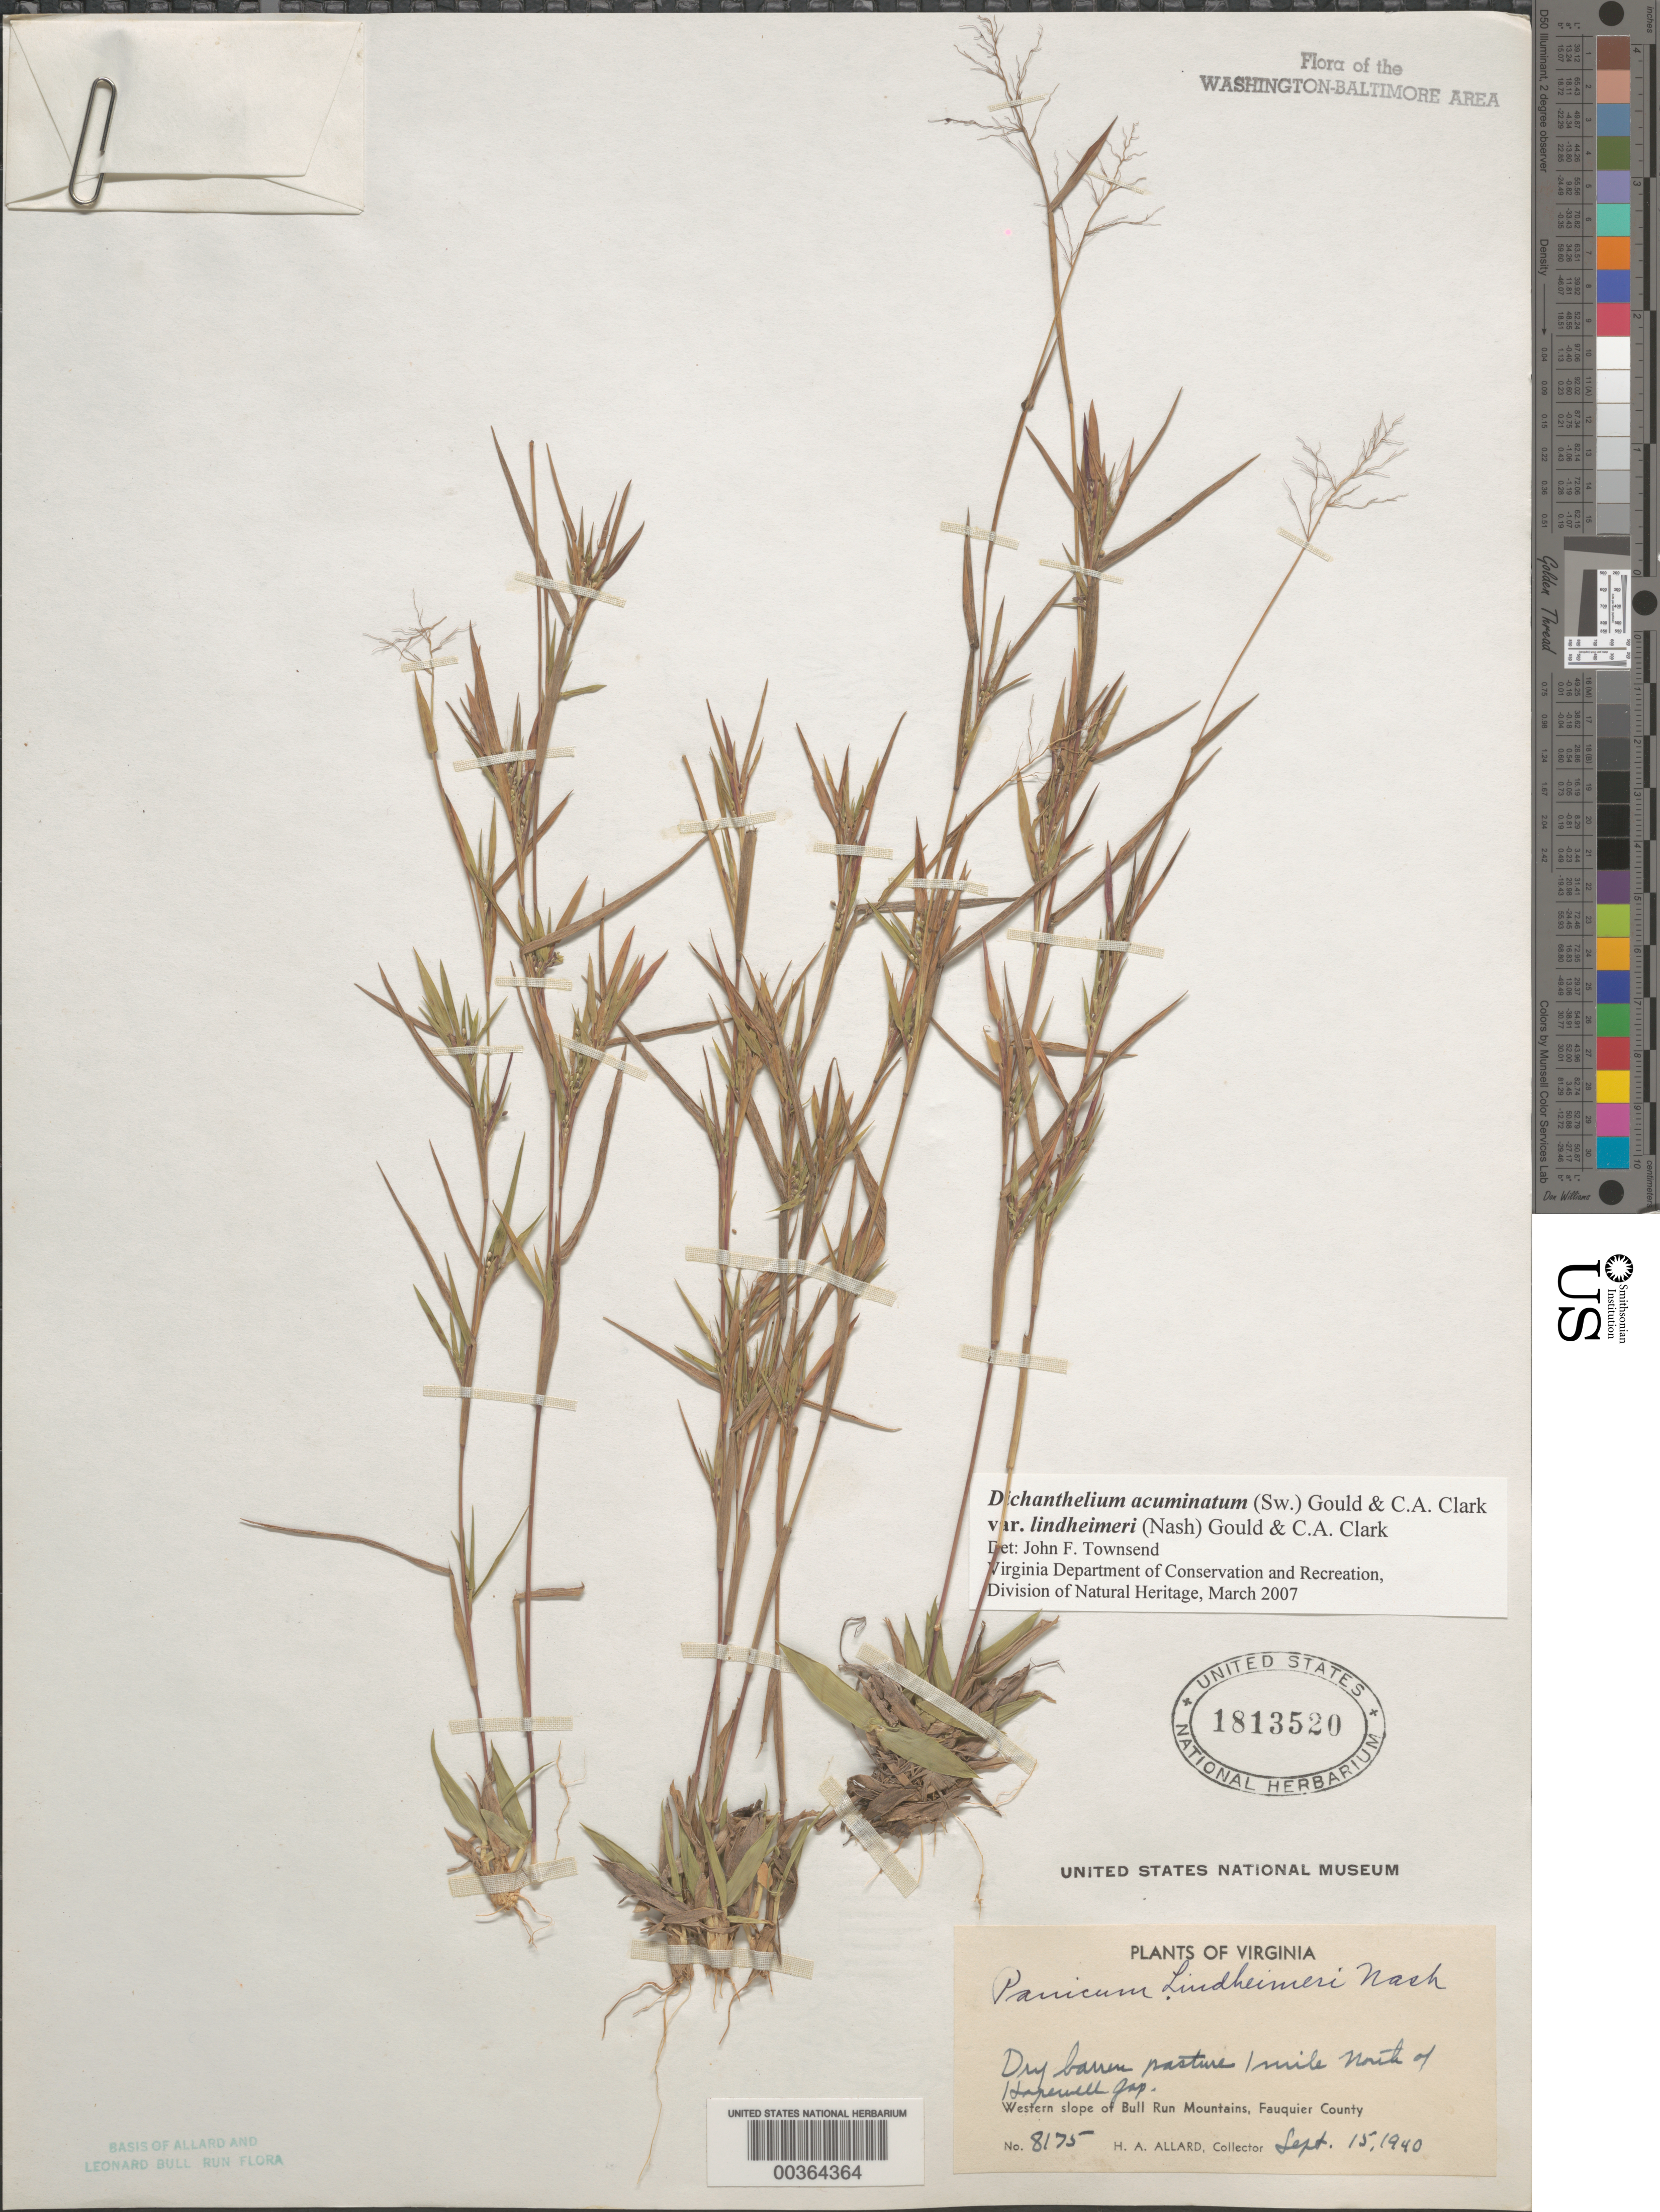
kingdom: Plantae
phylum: Tracheophyta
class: Liliopsida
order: Poales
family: Poaceae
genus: Dichanthelium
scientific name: Dichanthelium acuminatum var. lindheimeri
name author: (Nash) Gould & C.A. Clark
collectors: H. A. Allard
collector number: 8175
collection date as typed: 15 Sep 1940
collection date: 1940-09-15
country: United States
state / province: Virginia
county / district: Fauquier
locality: North of Hopewell Gap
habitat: Dry barren pasture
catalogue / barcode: US 1813520